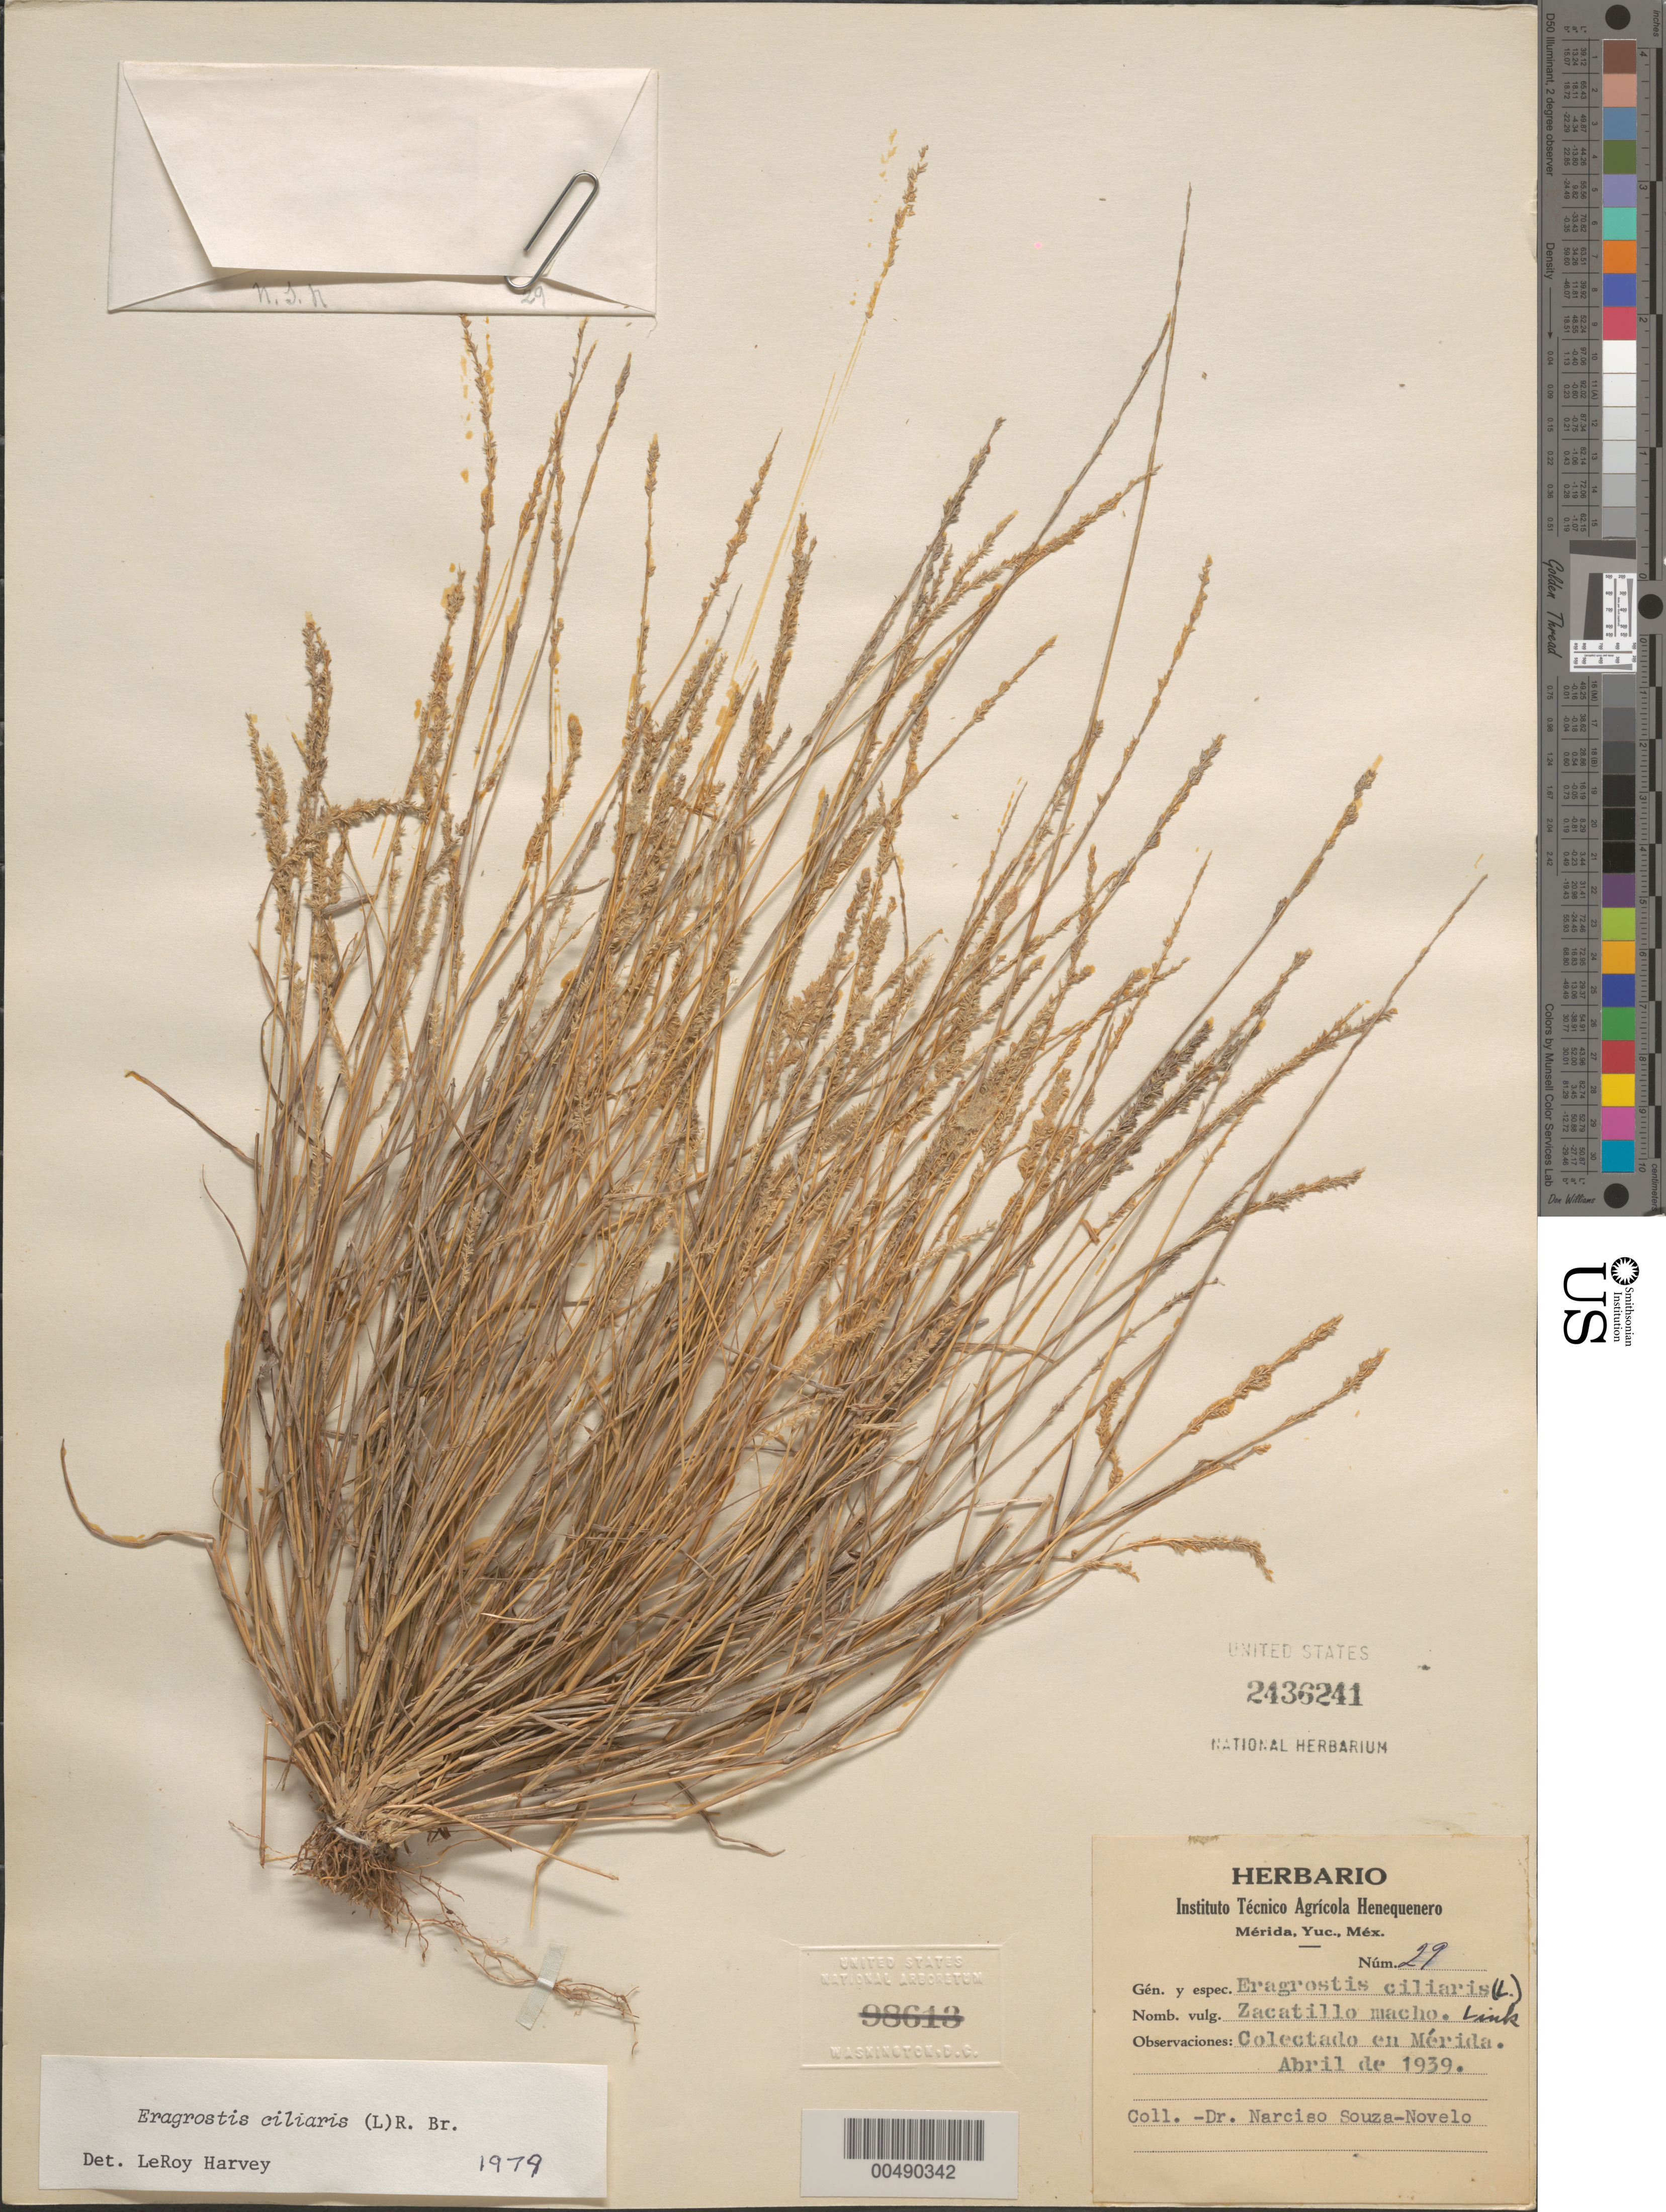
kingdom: Plantae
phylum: Tracheophyta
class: Liliopsida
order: Poales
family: Poaceae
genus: Eragrostis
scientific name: Eragrostis ciliaris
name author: (L.) R. Br.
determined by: Harvey, L.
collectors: N. Souza-Novelo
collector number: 29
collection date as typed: Apr 1939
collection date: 1939-04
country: Mexico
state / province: Yucatan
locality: Merida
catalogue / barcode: US 2436241